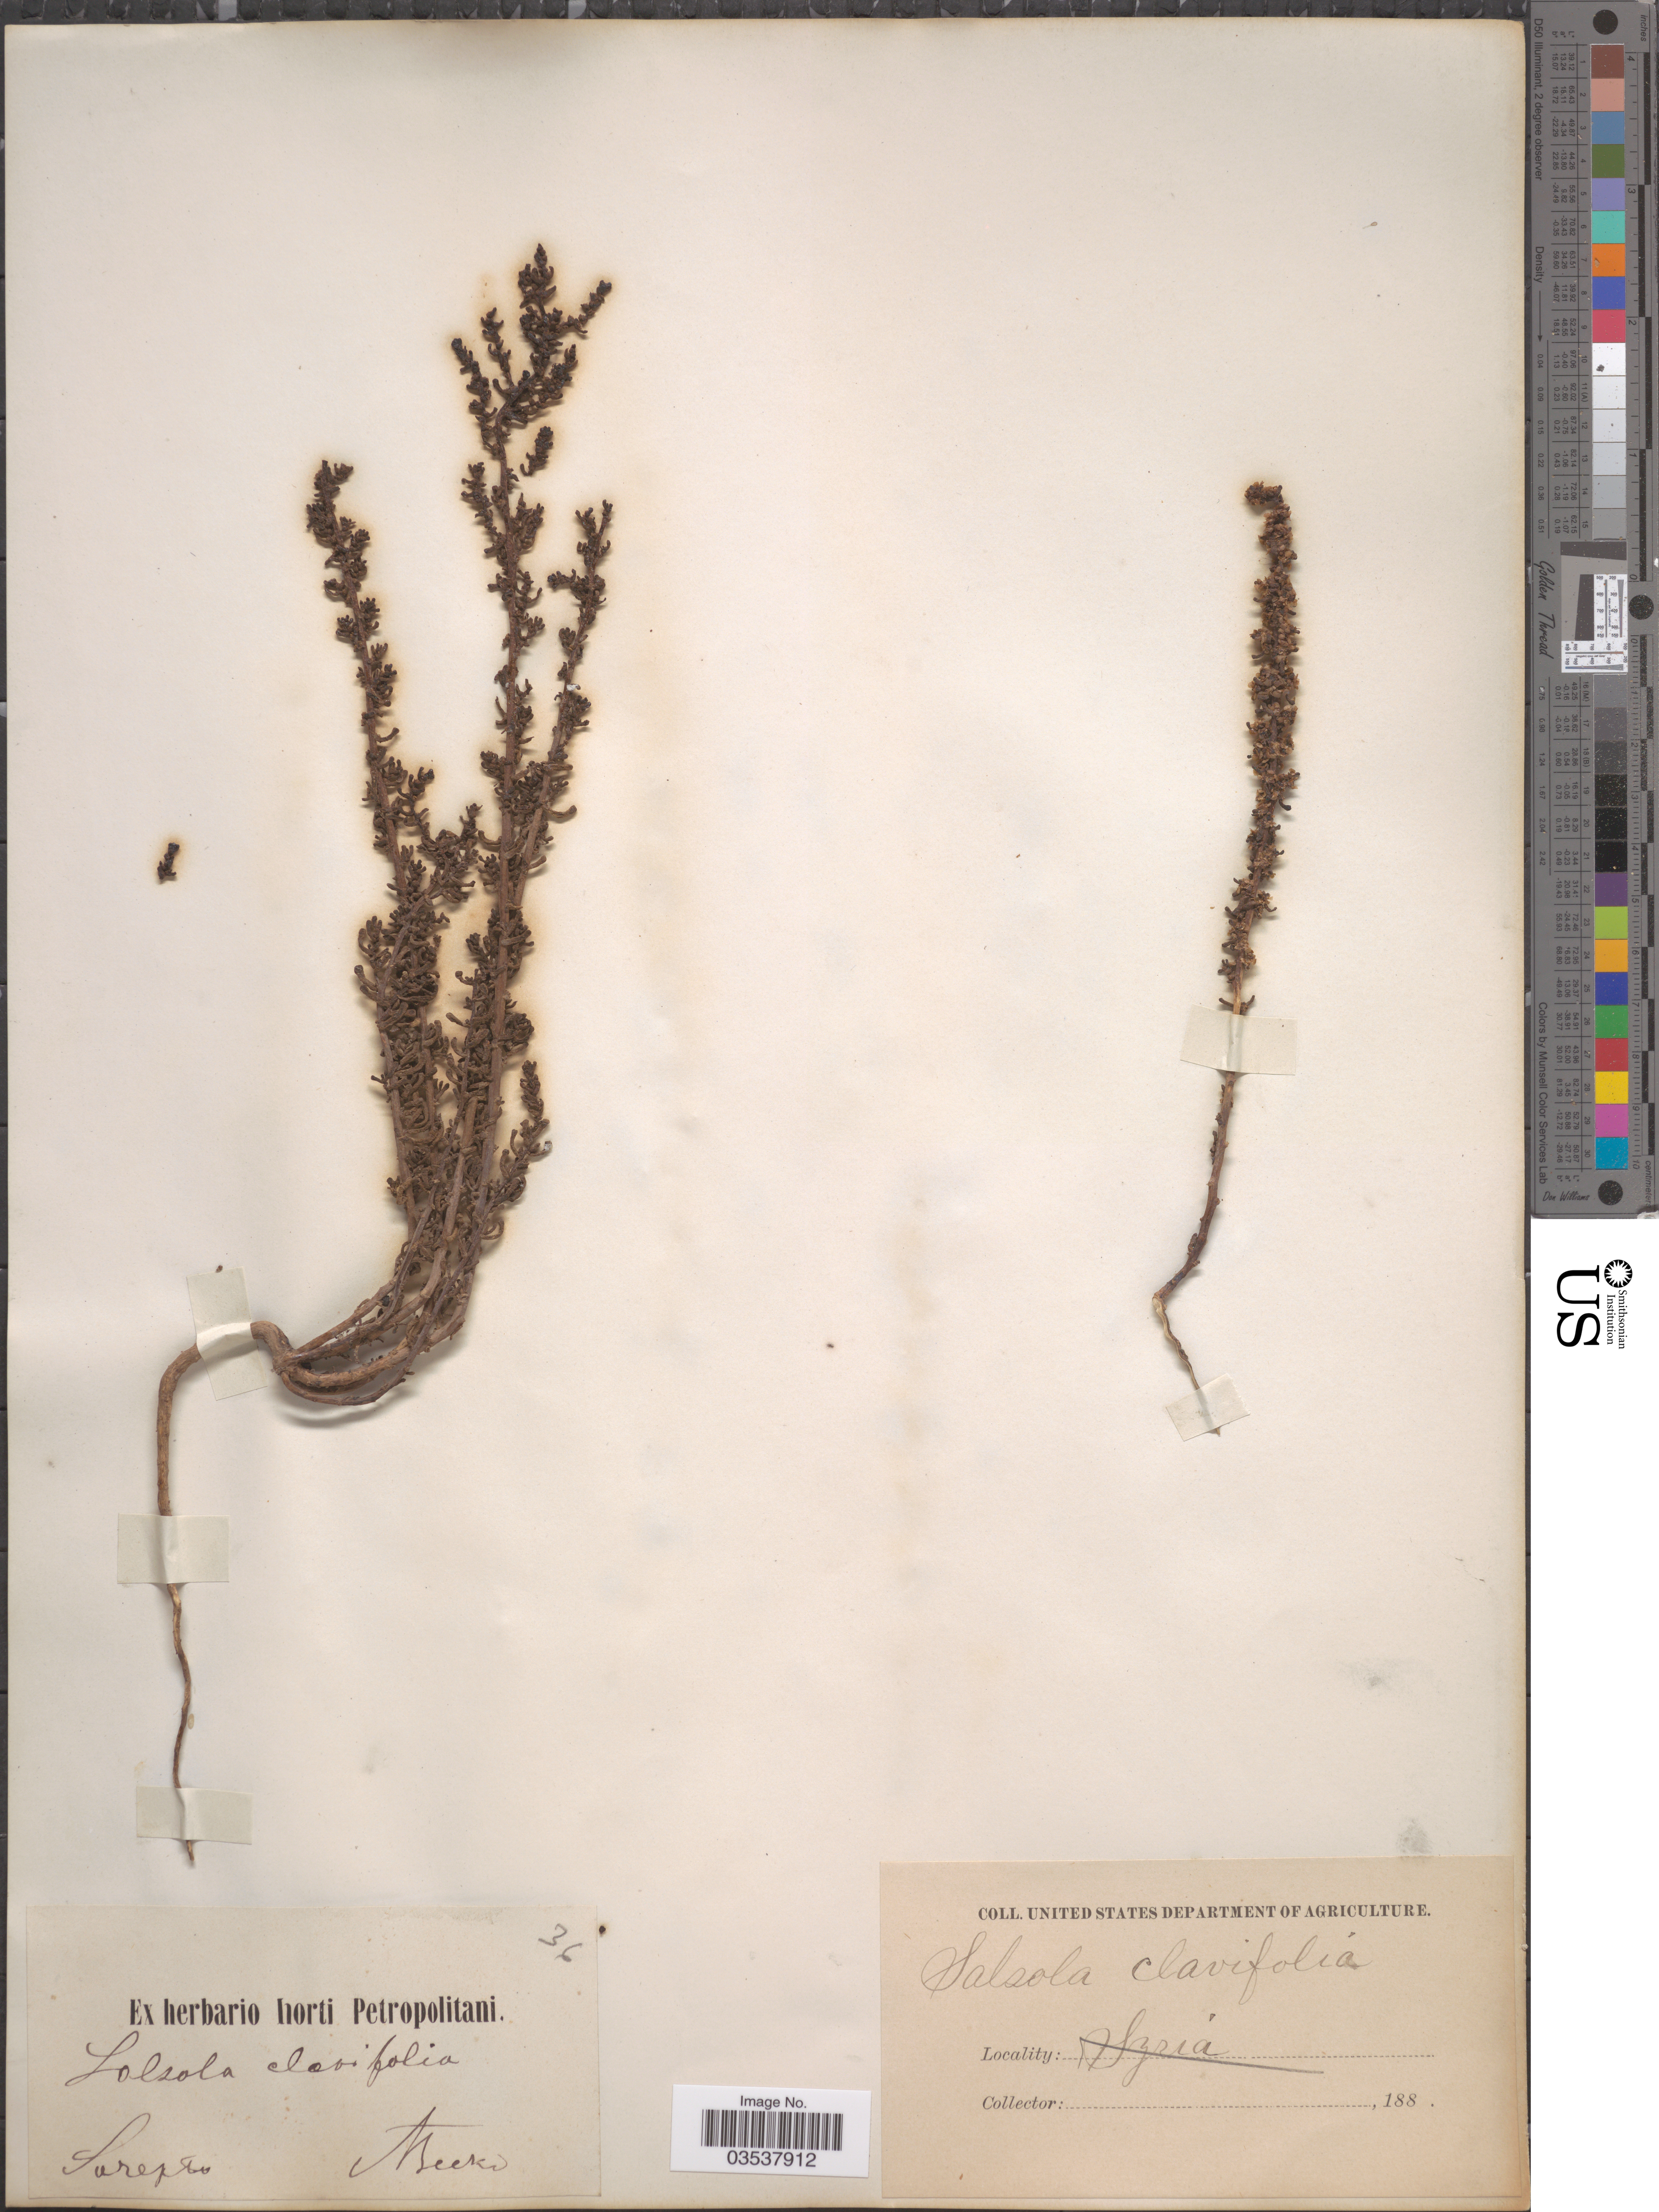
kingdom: Plantae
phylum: Tracheophyta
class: Magnoliopsida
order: Caryophyllales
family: Amaranthaceae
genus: Soda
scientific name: Soda foliosa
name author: (L.) Akhani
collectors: A. Becker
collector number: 36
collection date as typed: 188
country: Russian Federation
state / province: Volgograd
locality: Sarepta.